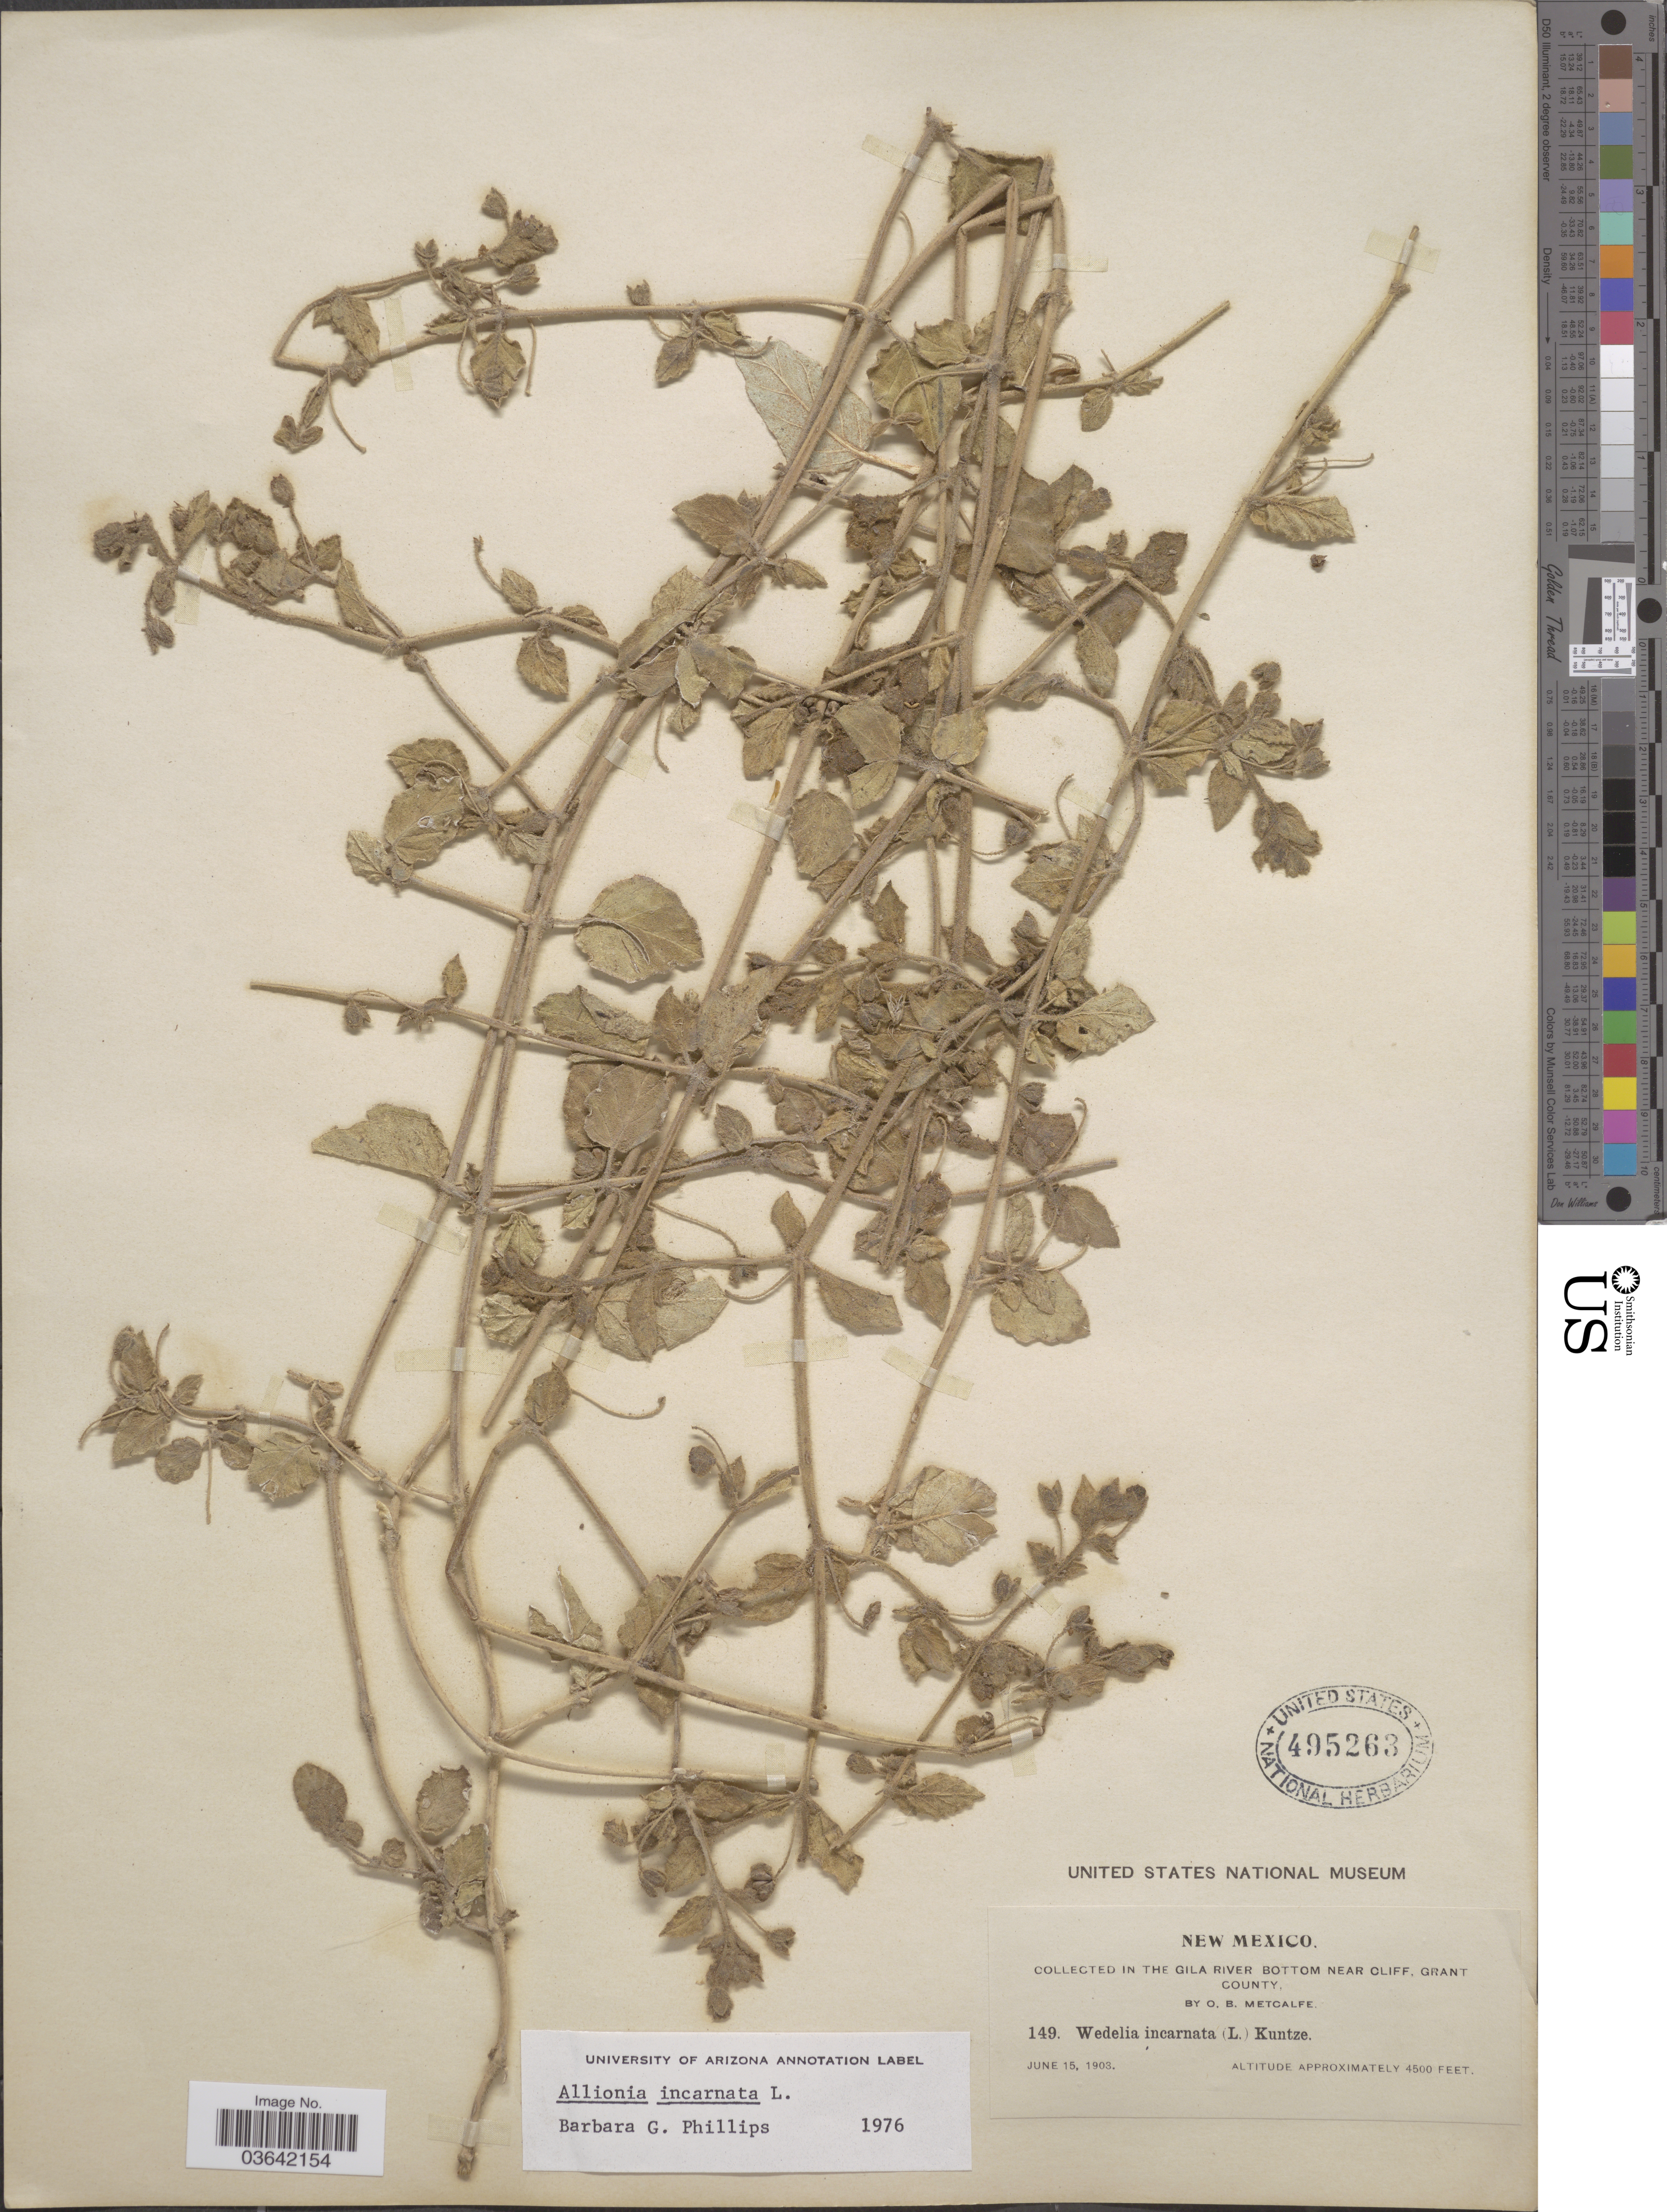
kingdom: Plantae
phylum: Tracheophyta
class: Magnoliopsida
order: Caryophyllales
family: Nyctaginaceae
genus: Allionia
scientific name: Allionia incarnata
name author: L.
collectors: O. B. Metcalfe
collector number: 149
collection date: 1903-06-15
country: United States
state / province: New Mexico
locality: In the Gila River bottom near cliff, Grant County.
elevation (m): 1372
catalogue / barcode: US 495263